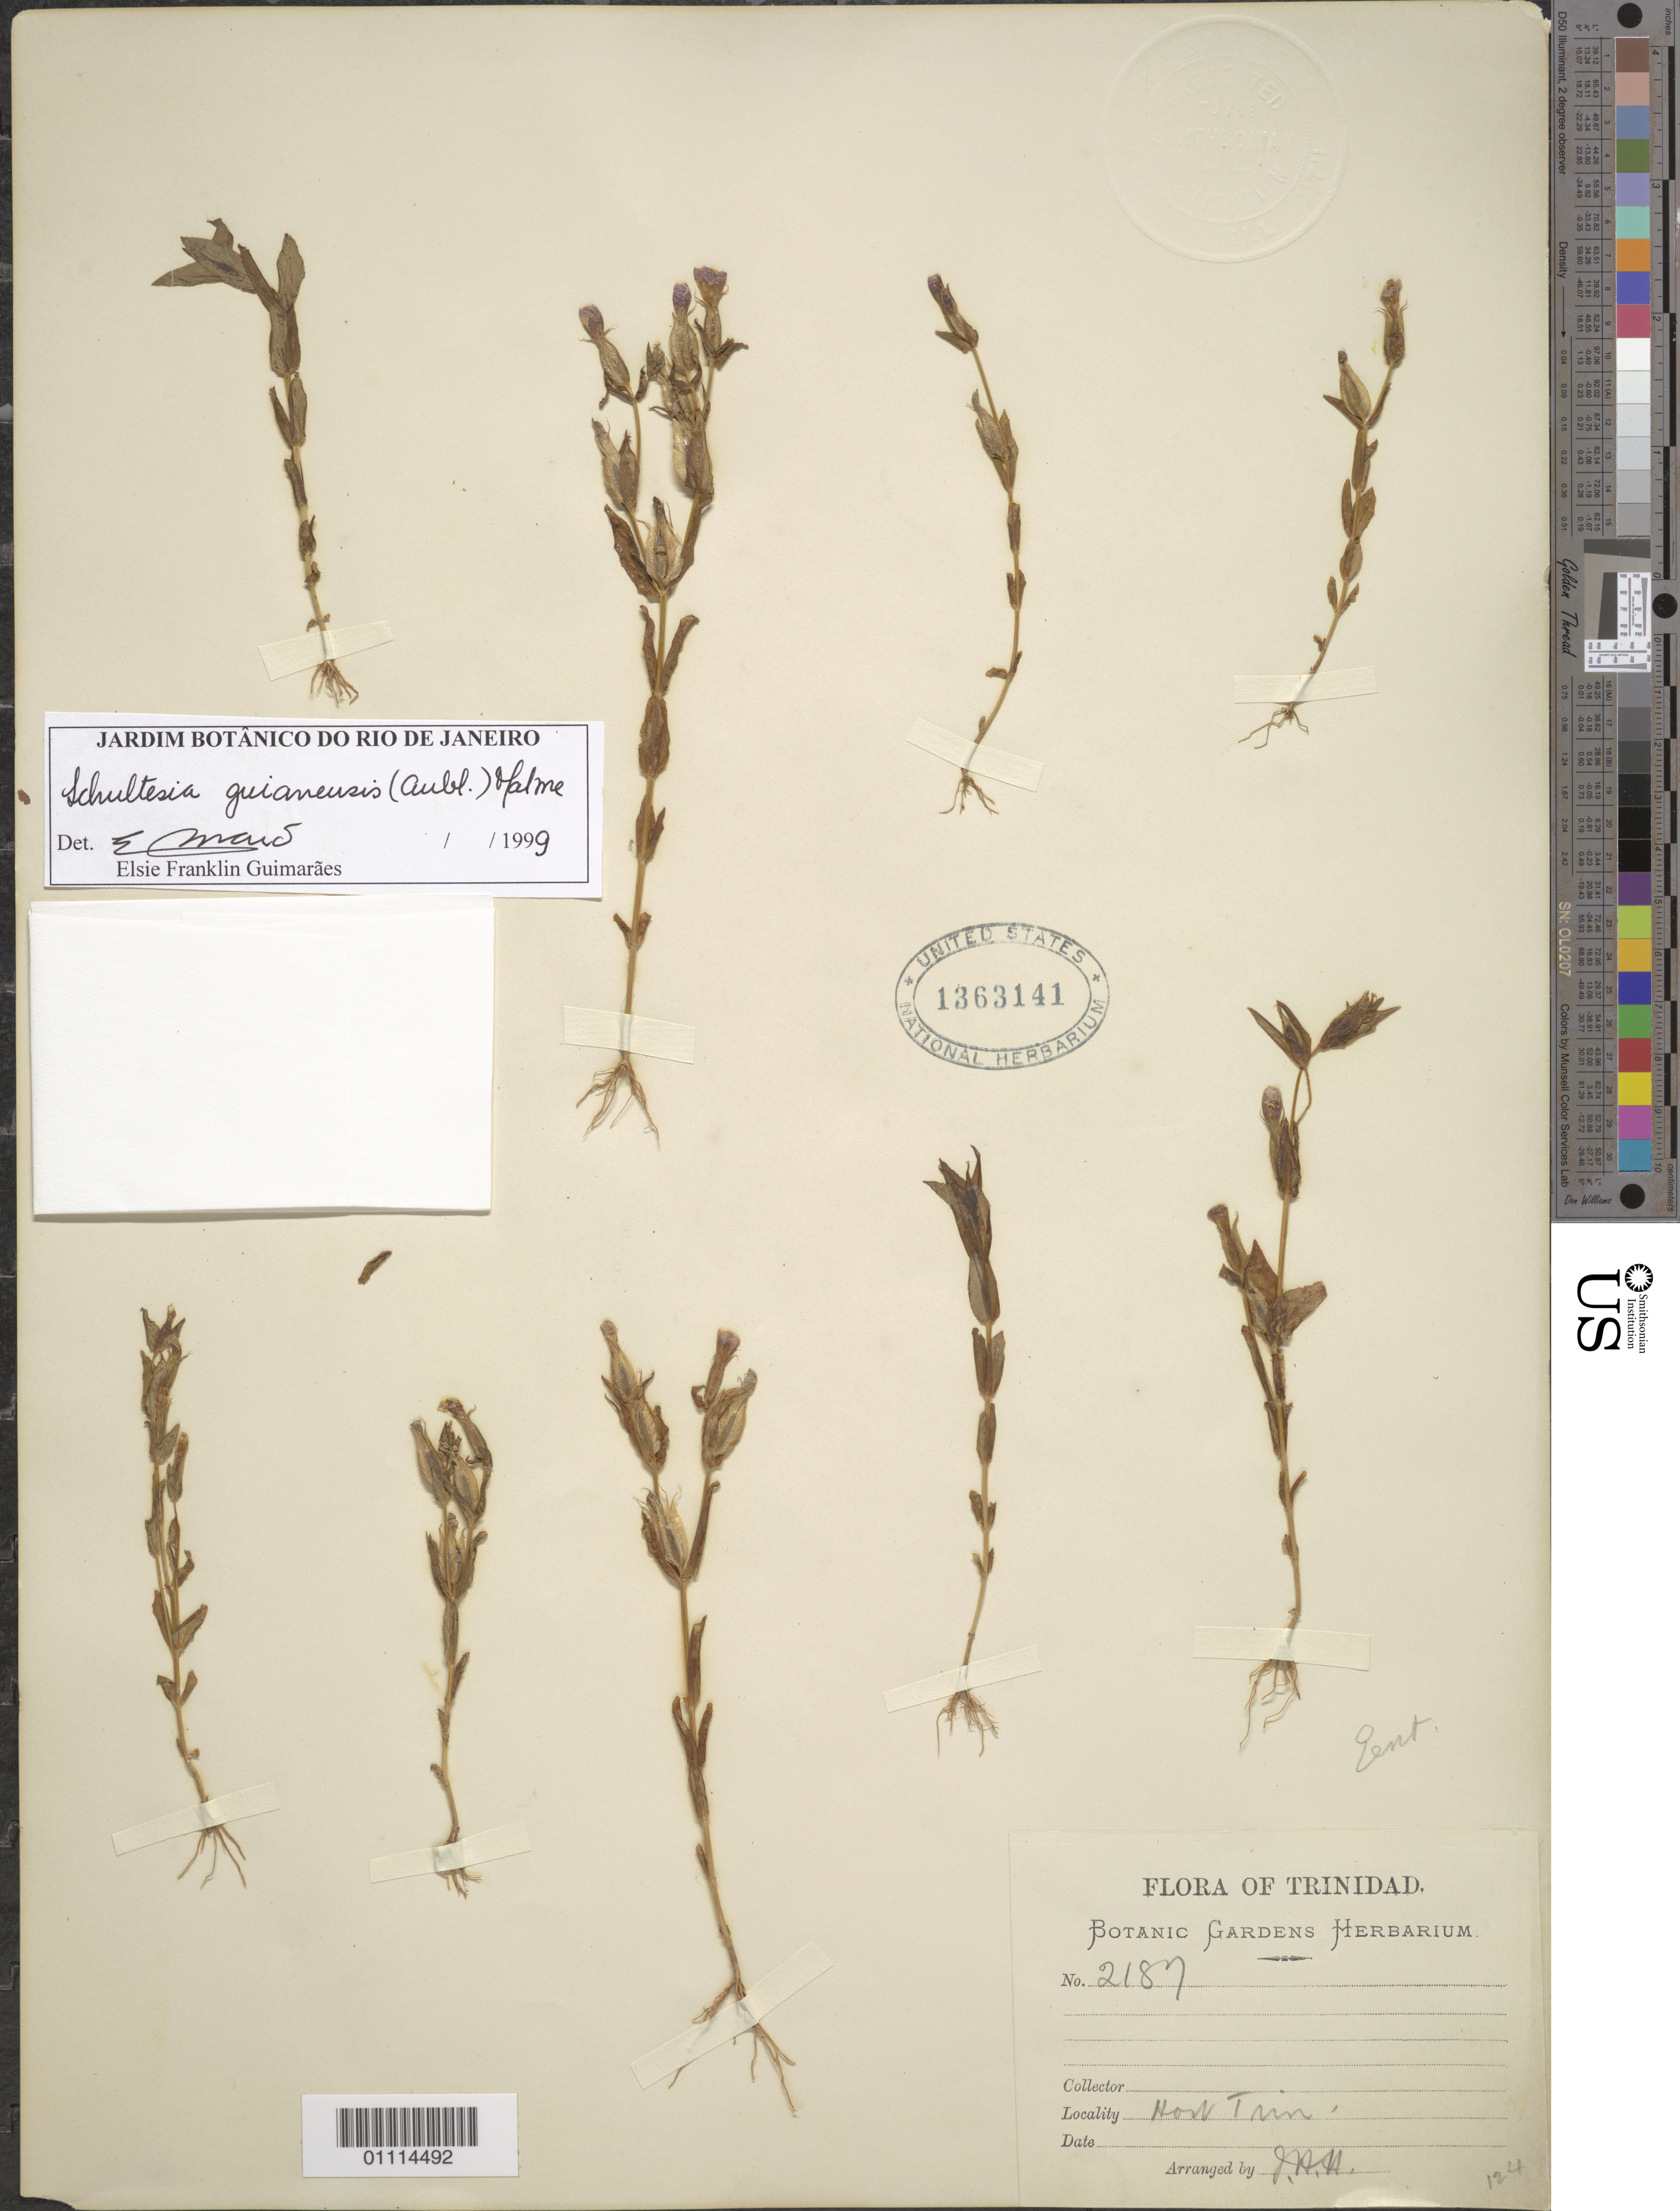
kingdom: Plantae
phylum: Tracheophyta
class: Magnoliopsida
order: Gentianales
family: Gentianaceae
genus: Schultesia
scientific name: Schultesia guianensis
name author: (Aubl.) Malme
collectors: Botanic Gardens Herbarium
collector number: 2187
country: Trinidad and Tobago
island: Trinidad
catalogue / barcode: US 1363141